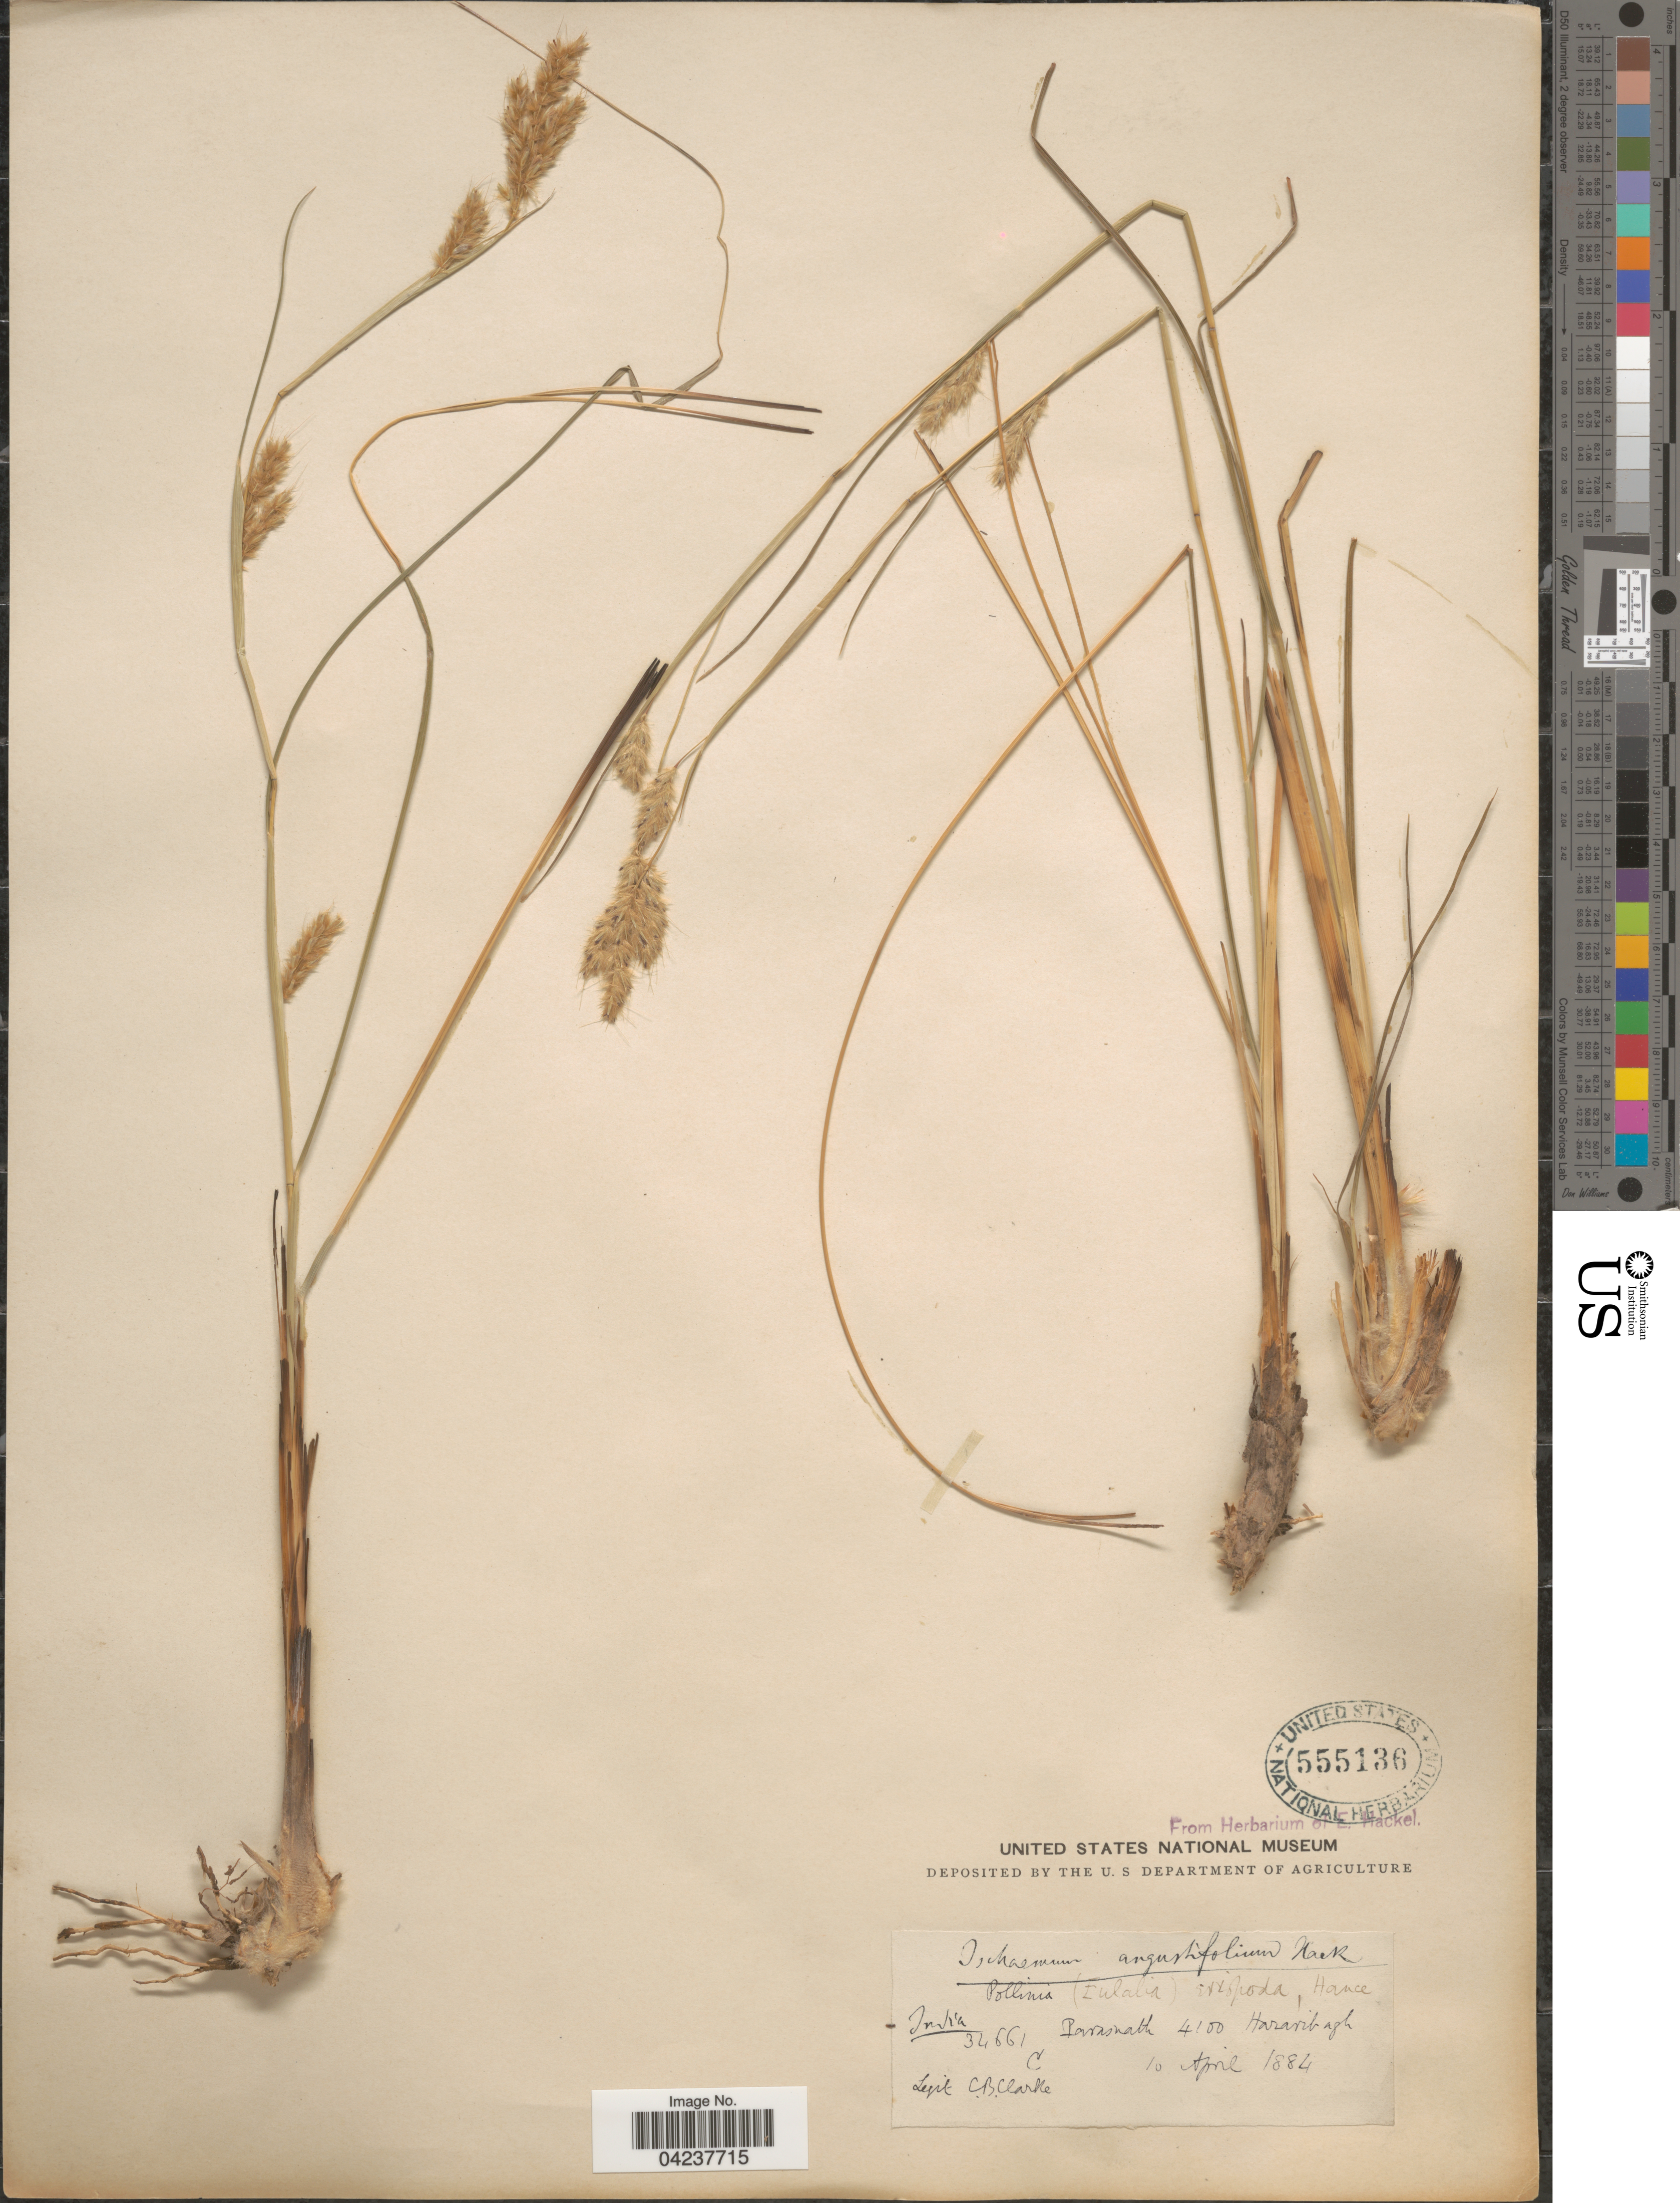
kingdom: Plantae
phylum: Tracheophyta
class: Liliopsida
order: Poales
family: Poaceae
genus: Eulaliopsis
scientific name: Eulaliopsis binata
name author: (Retz.) C. E. Hubb.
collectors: C. B. Clarke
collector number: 34661C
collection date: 1884-04-10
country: India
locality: Parasnath. Hazaribagh.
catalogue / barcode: US 555136